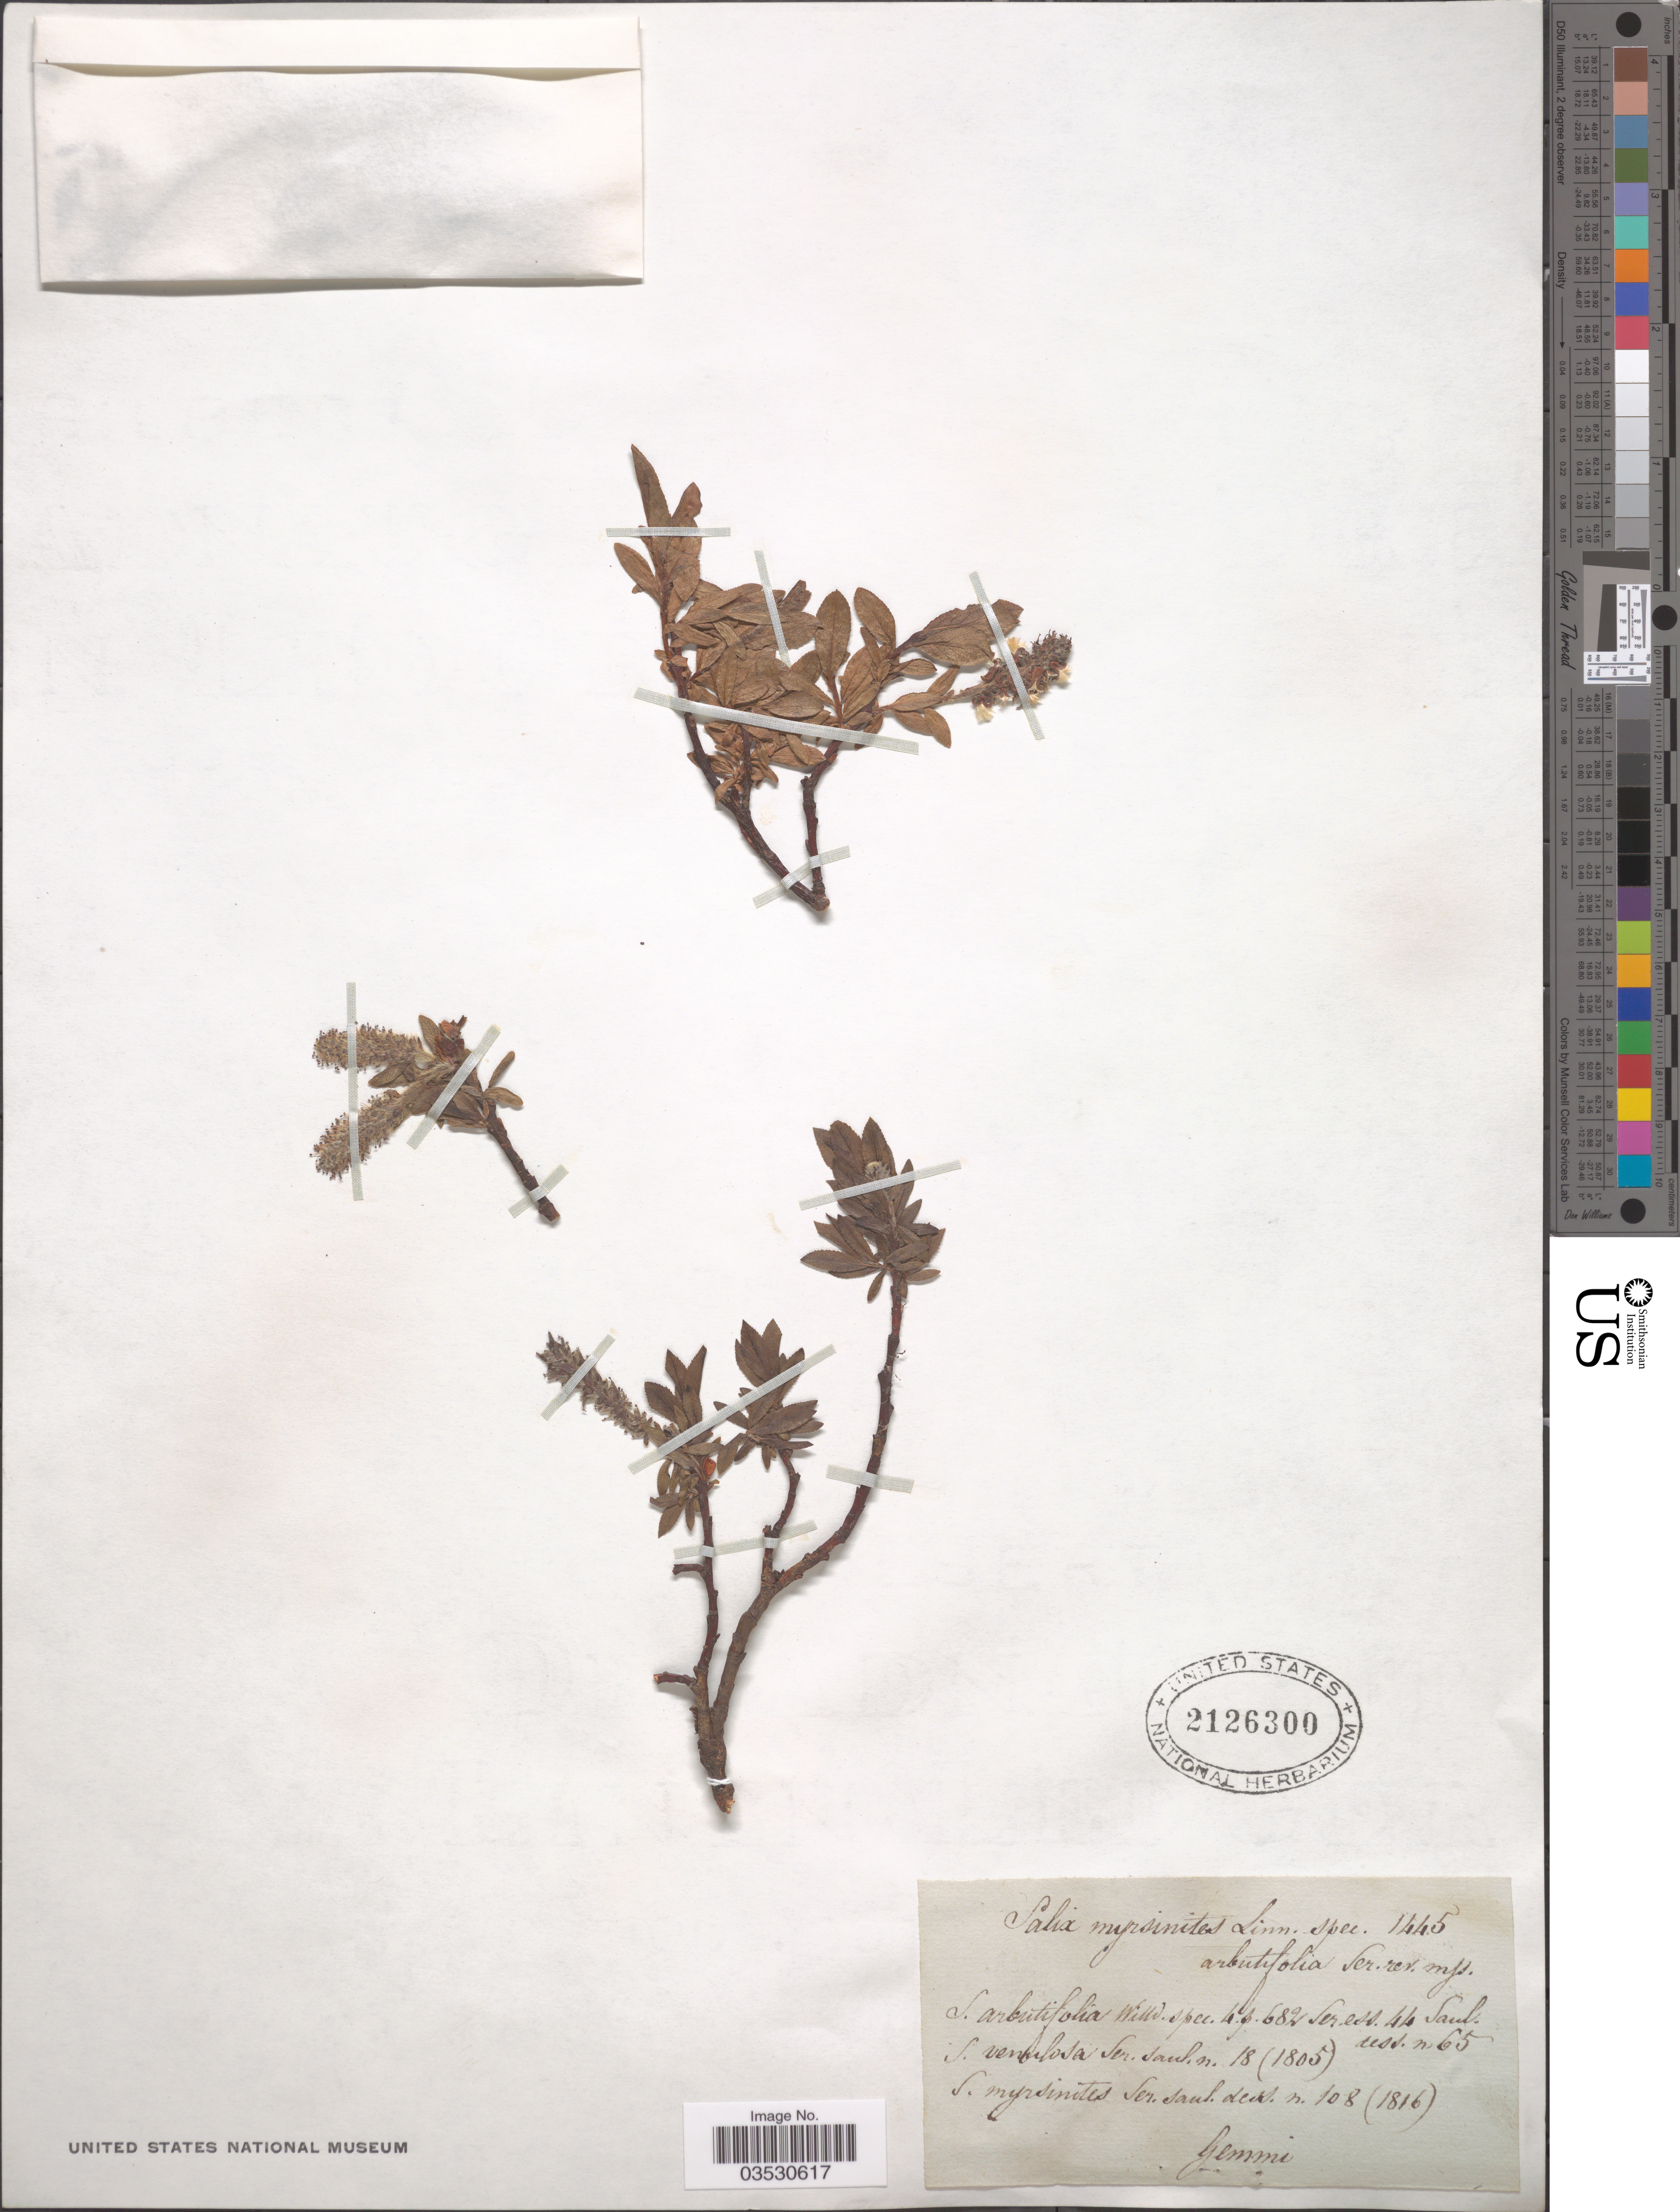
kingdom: Plantae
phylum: Tracheophyta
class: Magnoliopsida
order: Malpighiales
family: Salicaceae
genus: Salix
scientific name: Salix myrsinites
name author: L.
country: Switzerland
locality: Gemmi.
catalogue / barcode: US 2126300